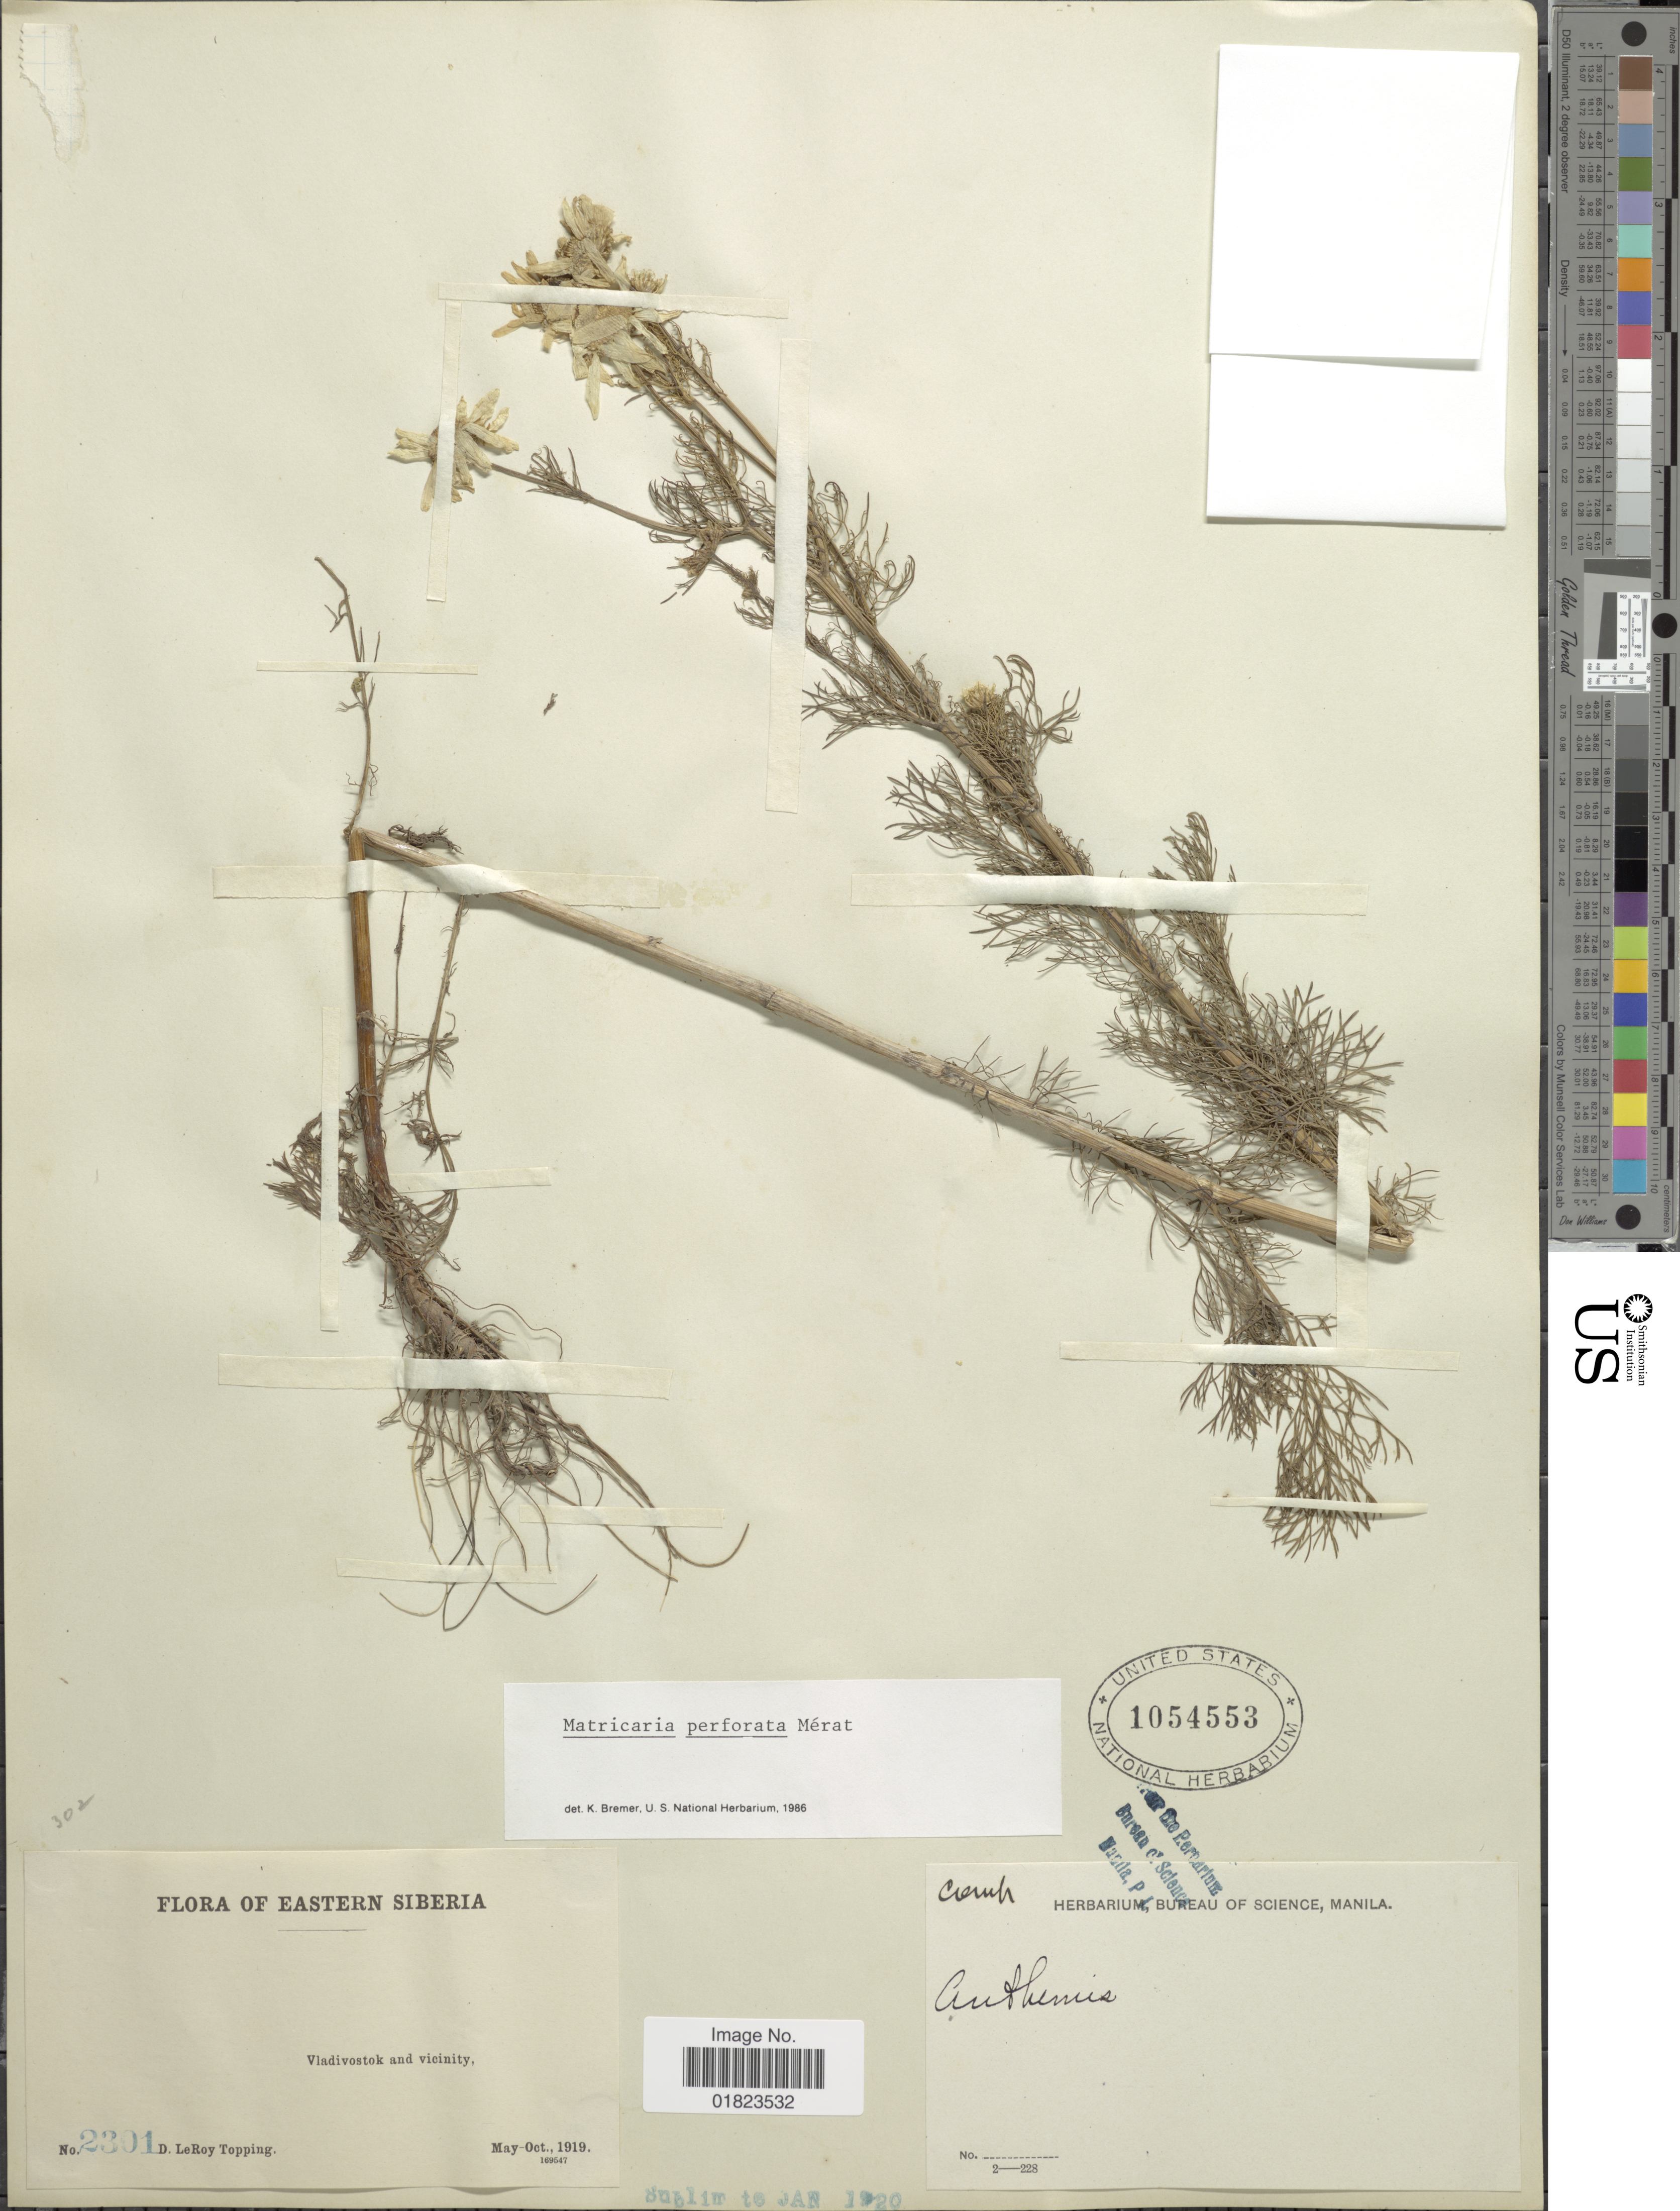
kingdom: Plantae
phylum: Tracheophyta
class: Magnoliopsida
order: Asterales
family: Asteraceae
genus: Tripleurospermum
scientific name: Tripleurospermum perforatum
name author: (Mérat) Laínz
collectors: D. L. Topping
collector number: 2301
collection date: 1919-05/1919-10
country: Russian Federation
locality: Eastern Siberia. Vladivostok and vicinity.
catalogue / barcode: US 1054553